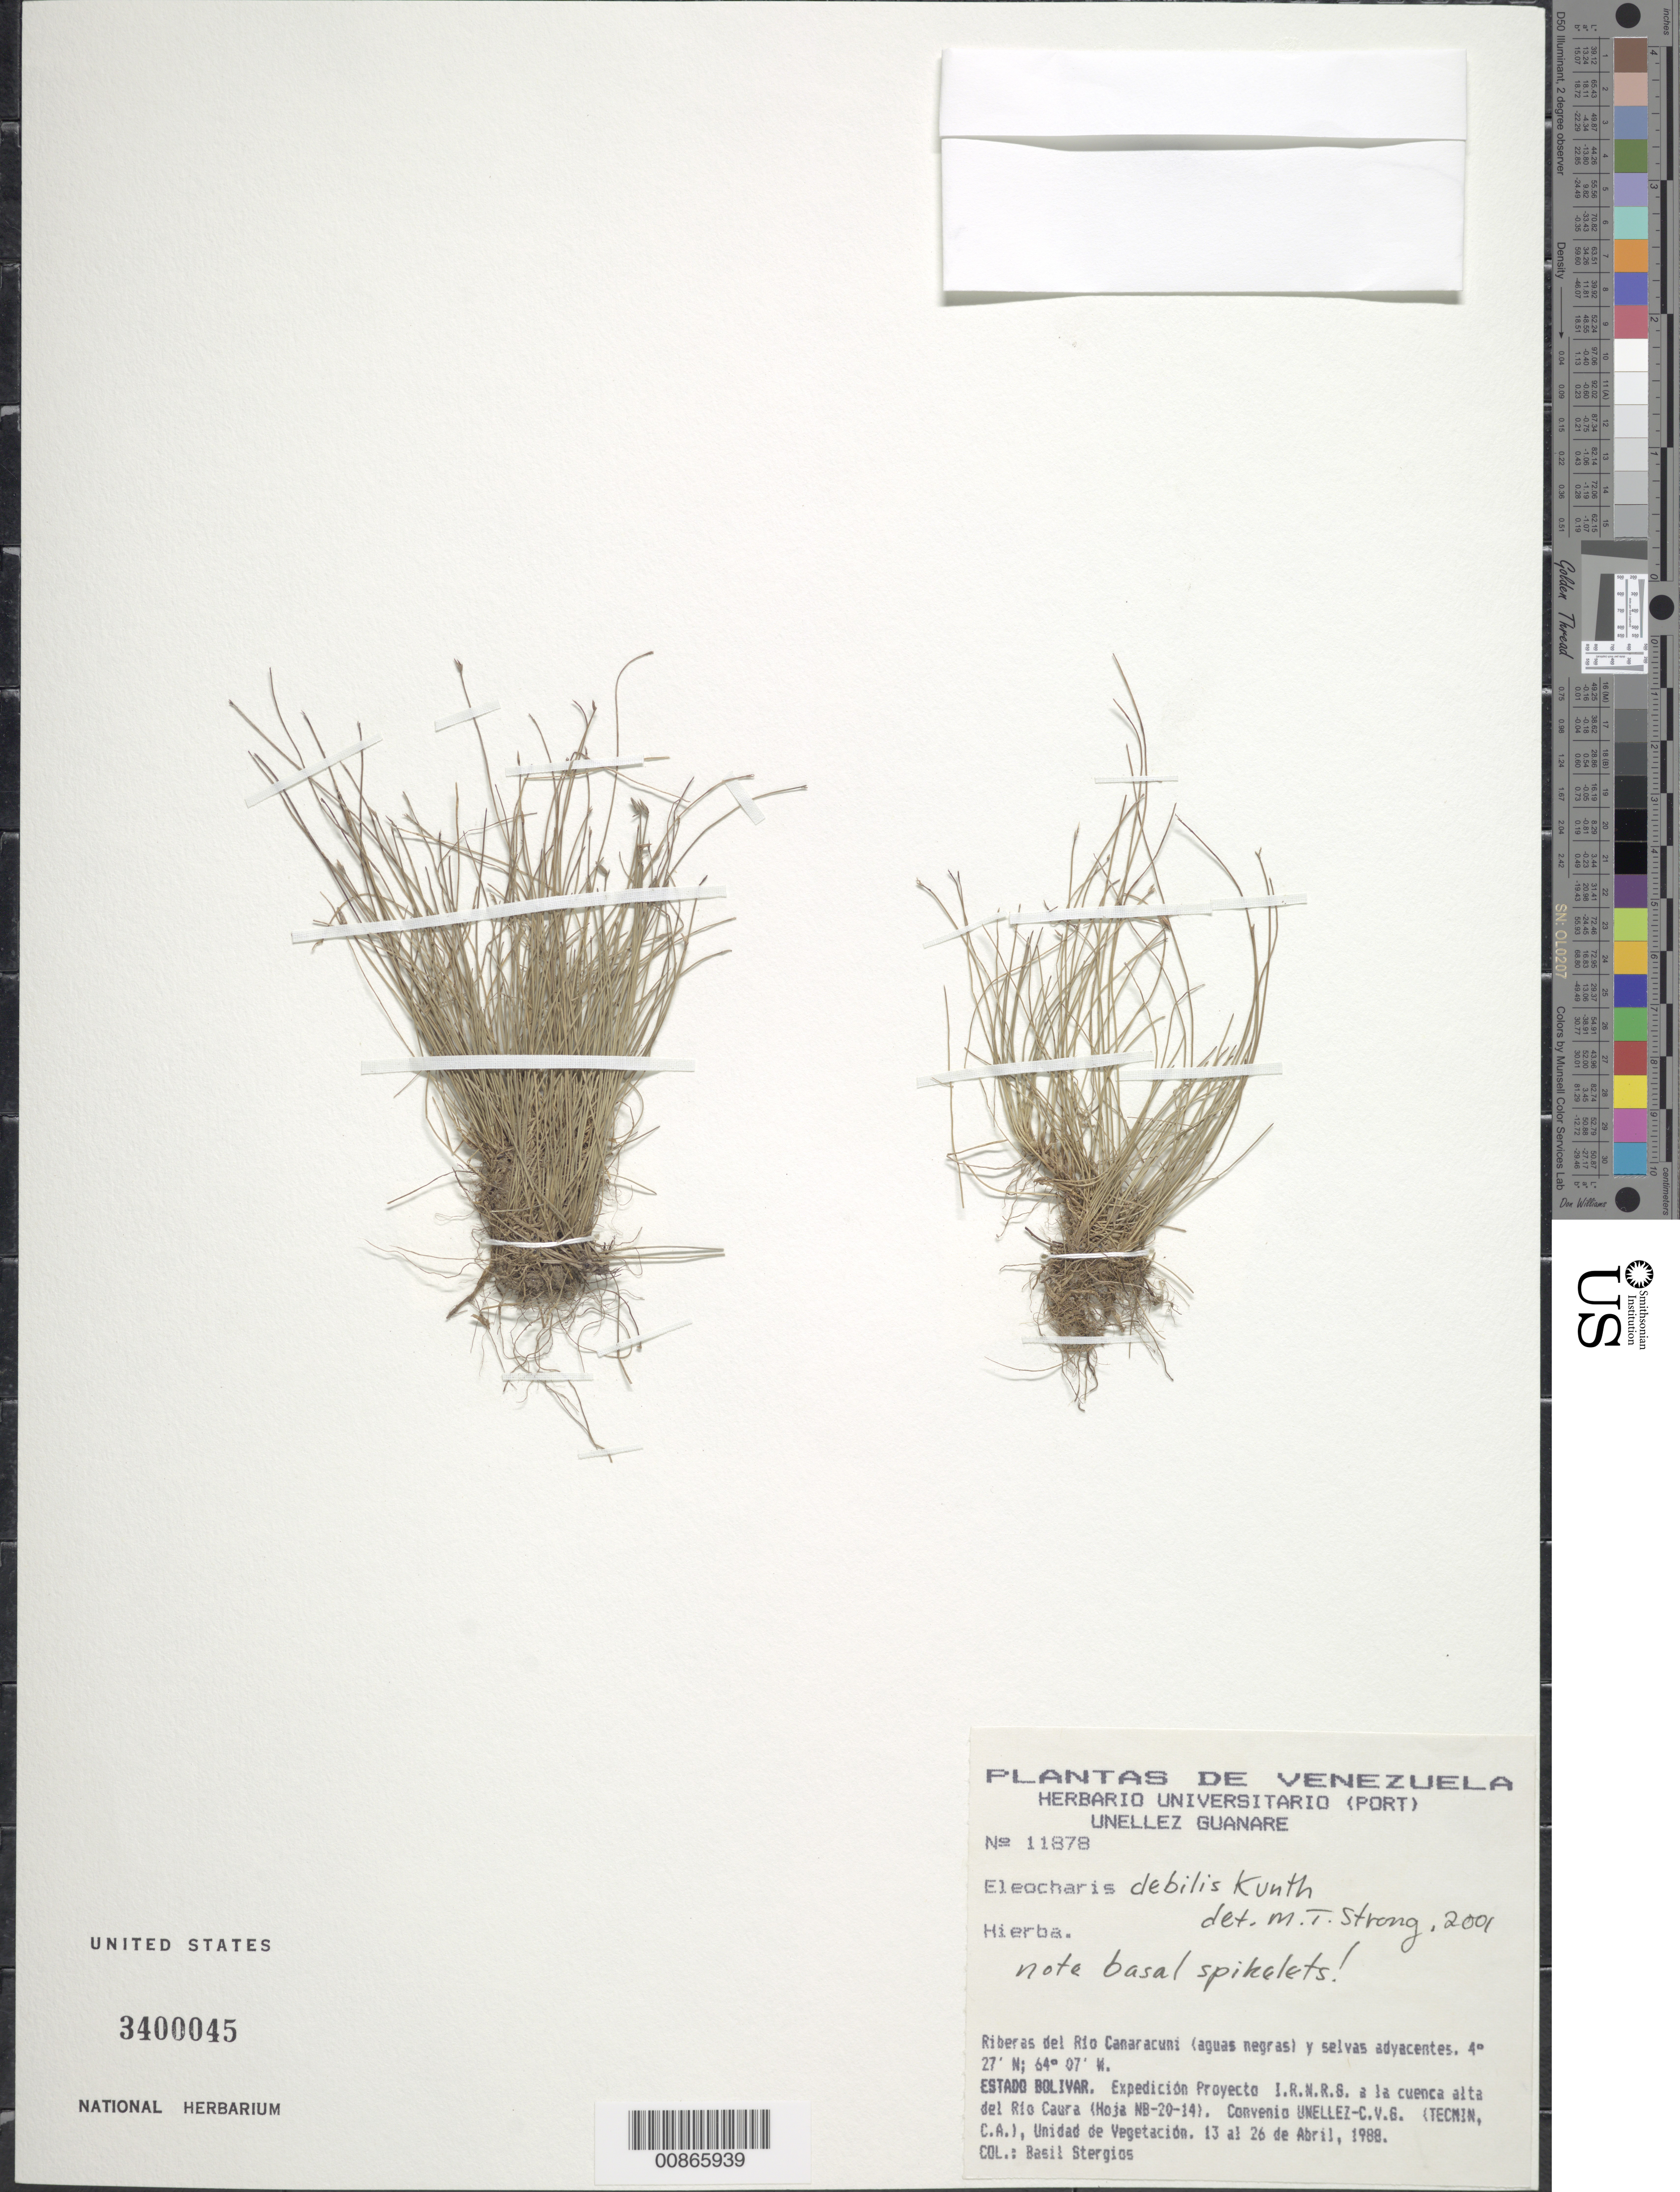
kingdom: Plantae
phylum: Tracheophyta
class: Liliopsida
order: Poales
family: Cyperaceae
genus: Eleocharis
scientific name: Eleocharis debilis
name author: Kunth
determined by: Strong, M. T., (US), Smithsonian Institution - National Museum of Natural History (UNITED STATES)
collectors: B. G. Stergios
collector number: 11878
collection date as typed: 13-Apr-89 to 26-Apr-88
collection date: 1988-04-26/1989-04-13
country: Venezuela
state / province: Bolívar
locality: Río Canarcuni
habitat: Riberas del río (aguas negra) y selvas adyacentes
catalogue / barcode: US 3400045